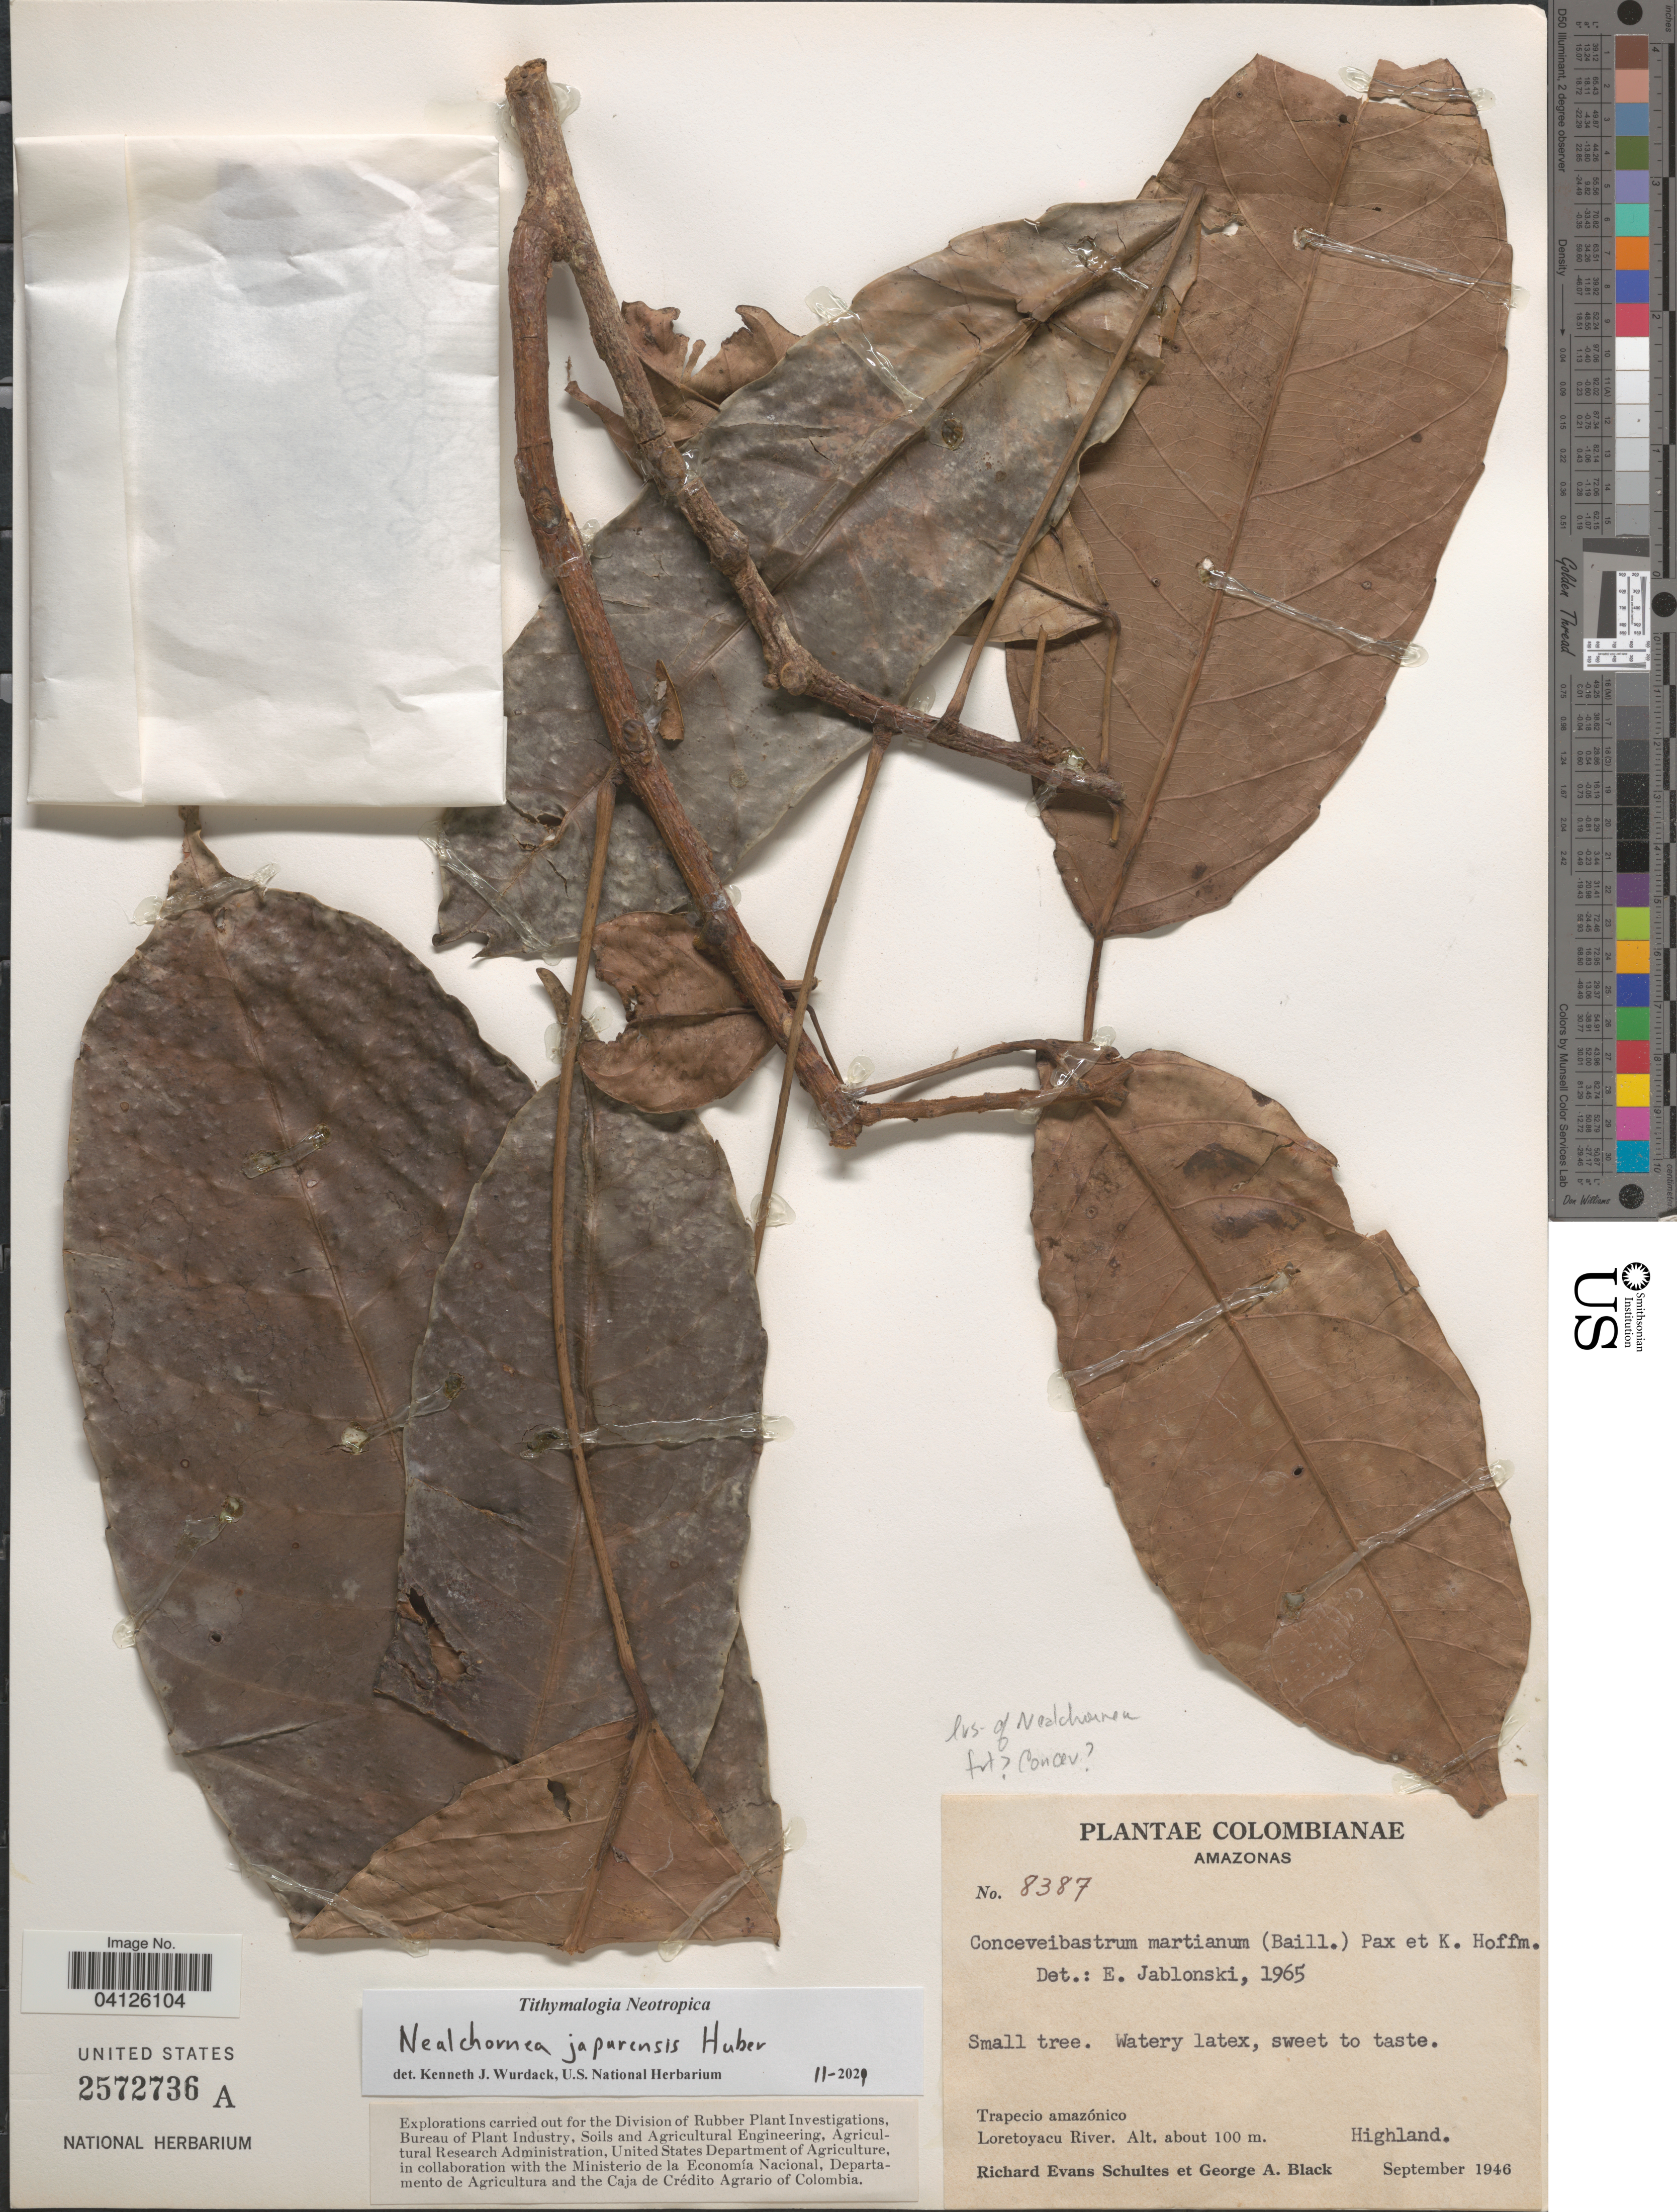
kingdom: Plantae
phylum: Tracheophyta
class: Magnoliopsida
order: Malpighiales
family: Euphorbiaceae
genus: Nealchornea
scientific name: Nealchornea yapurensis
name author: Huber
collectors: R. E. Schultes & G. A. Black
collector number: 8387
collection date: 1946-09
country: Colombia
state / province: Amazonas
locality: Colombianae. Trapecio amazónico. Loretoyacu River.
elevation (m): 100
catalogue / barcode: US 2572736A